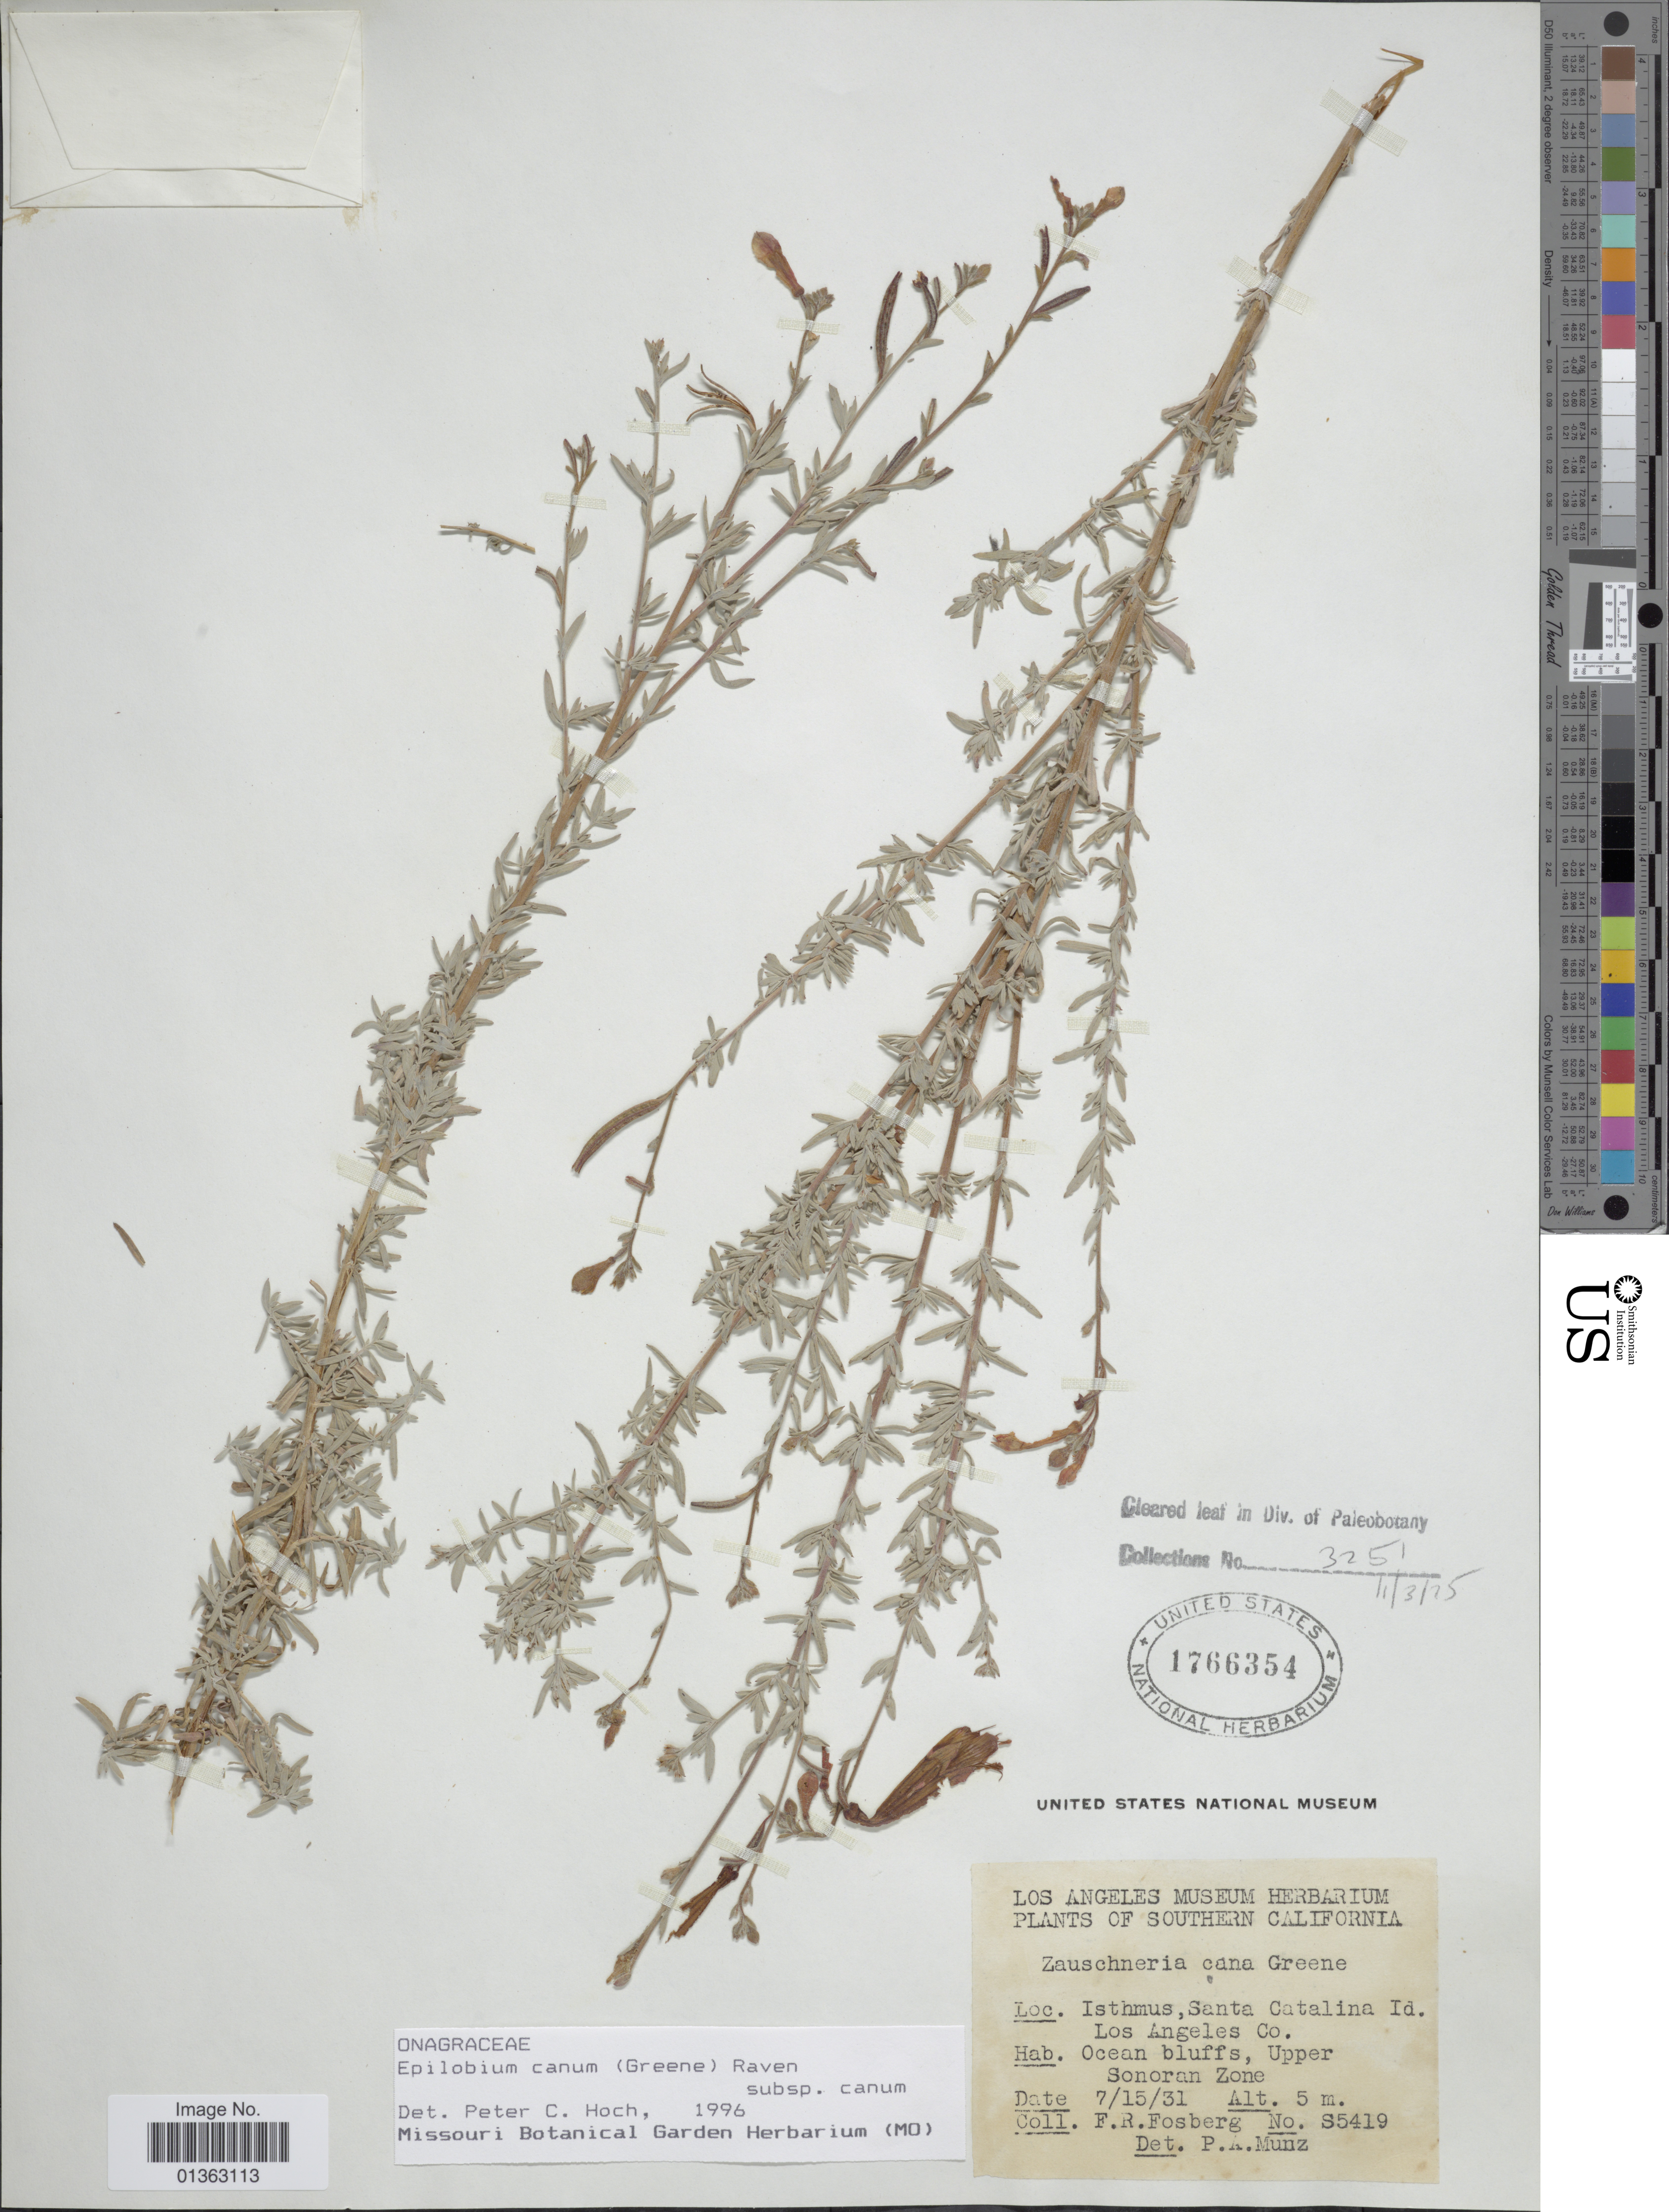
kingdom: Plantae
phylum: Tracheophyta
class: Magnoliopsida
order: Myrtales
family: Onagraceae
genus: Epilobium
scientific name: Epilobium canum subsp. canum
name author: (Greene) P.H. Raven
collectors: F. R. Fosberg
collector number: S5419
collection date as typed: Transcribed d/m/y: 15/7/31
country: United States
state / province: California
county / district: Los Angeles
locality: Southern California. Isthmus, Santa Catalina Id. Los Angeles Co.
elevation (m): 5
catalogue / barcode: US 1766354